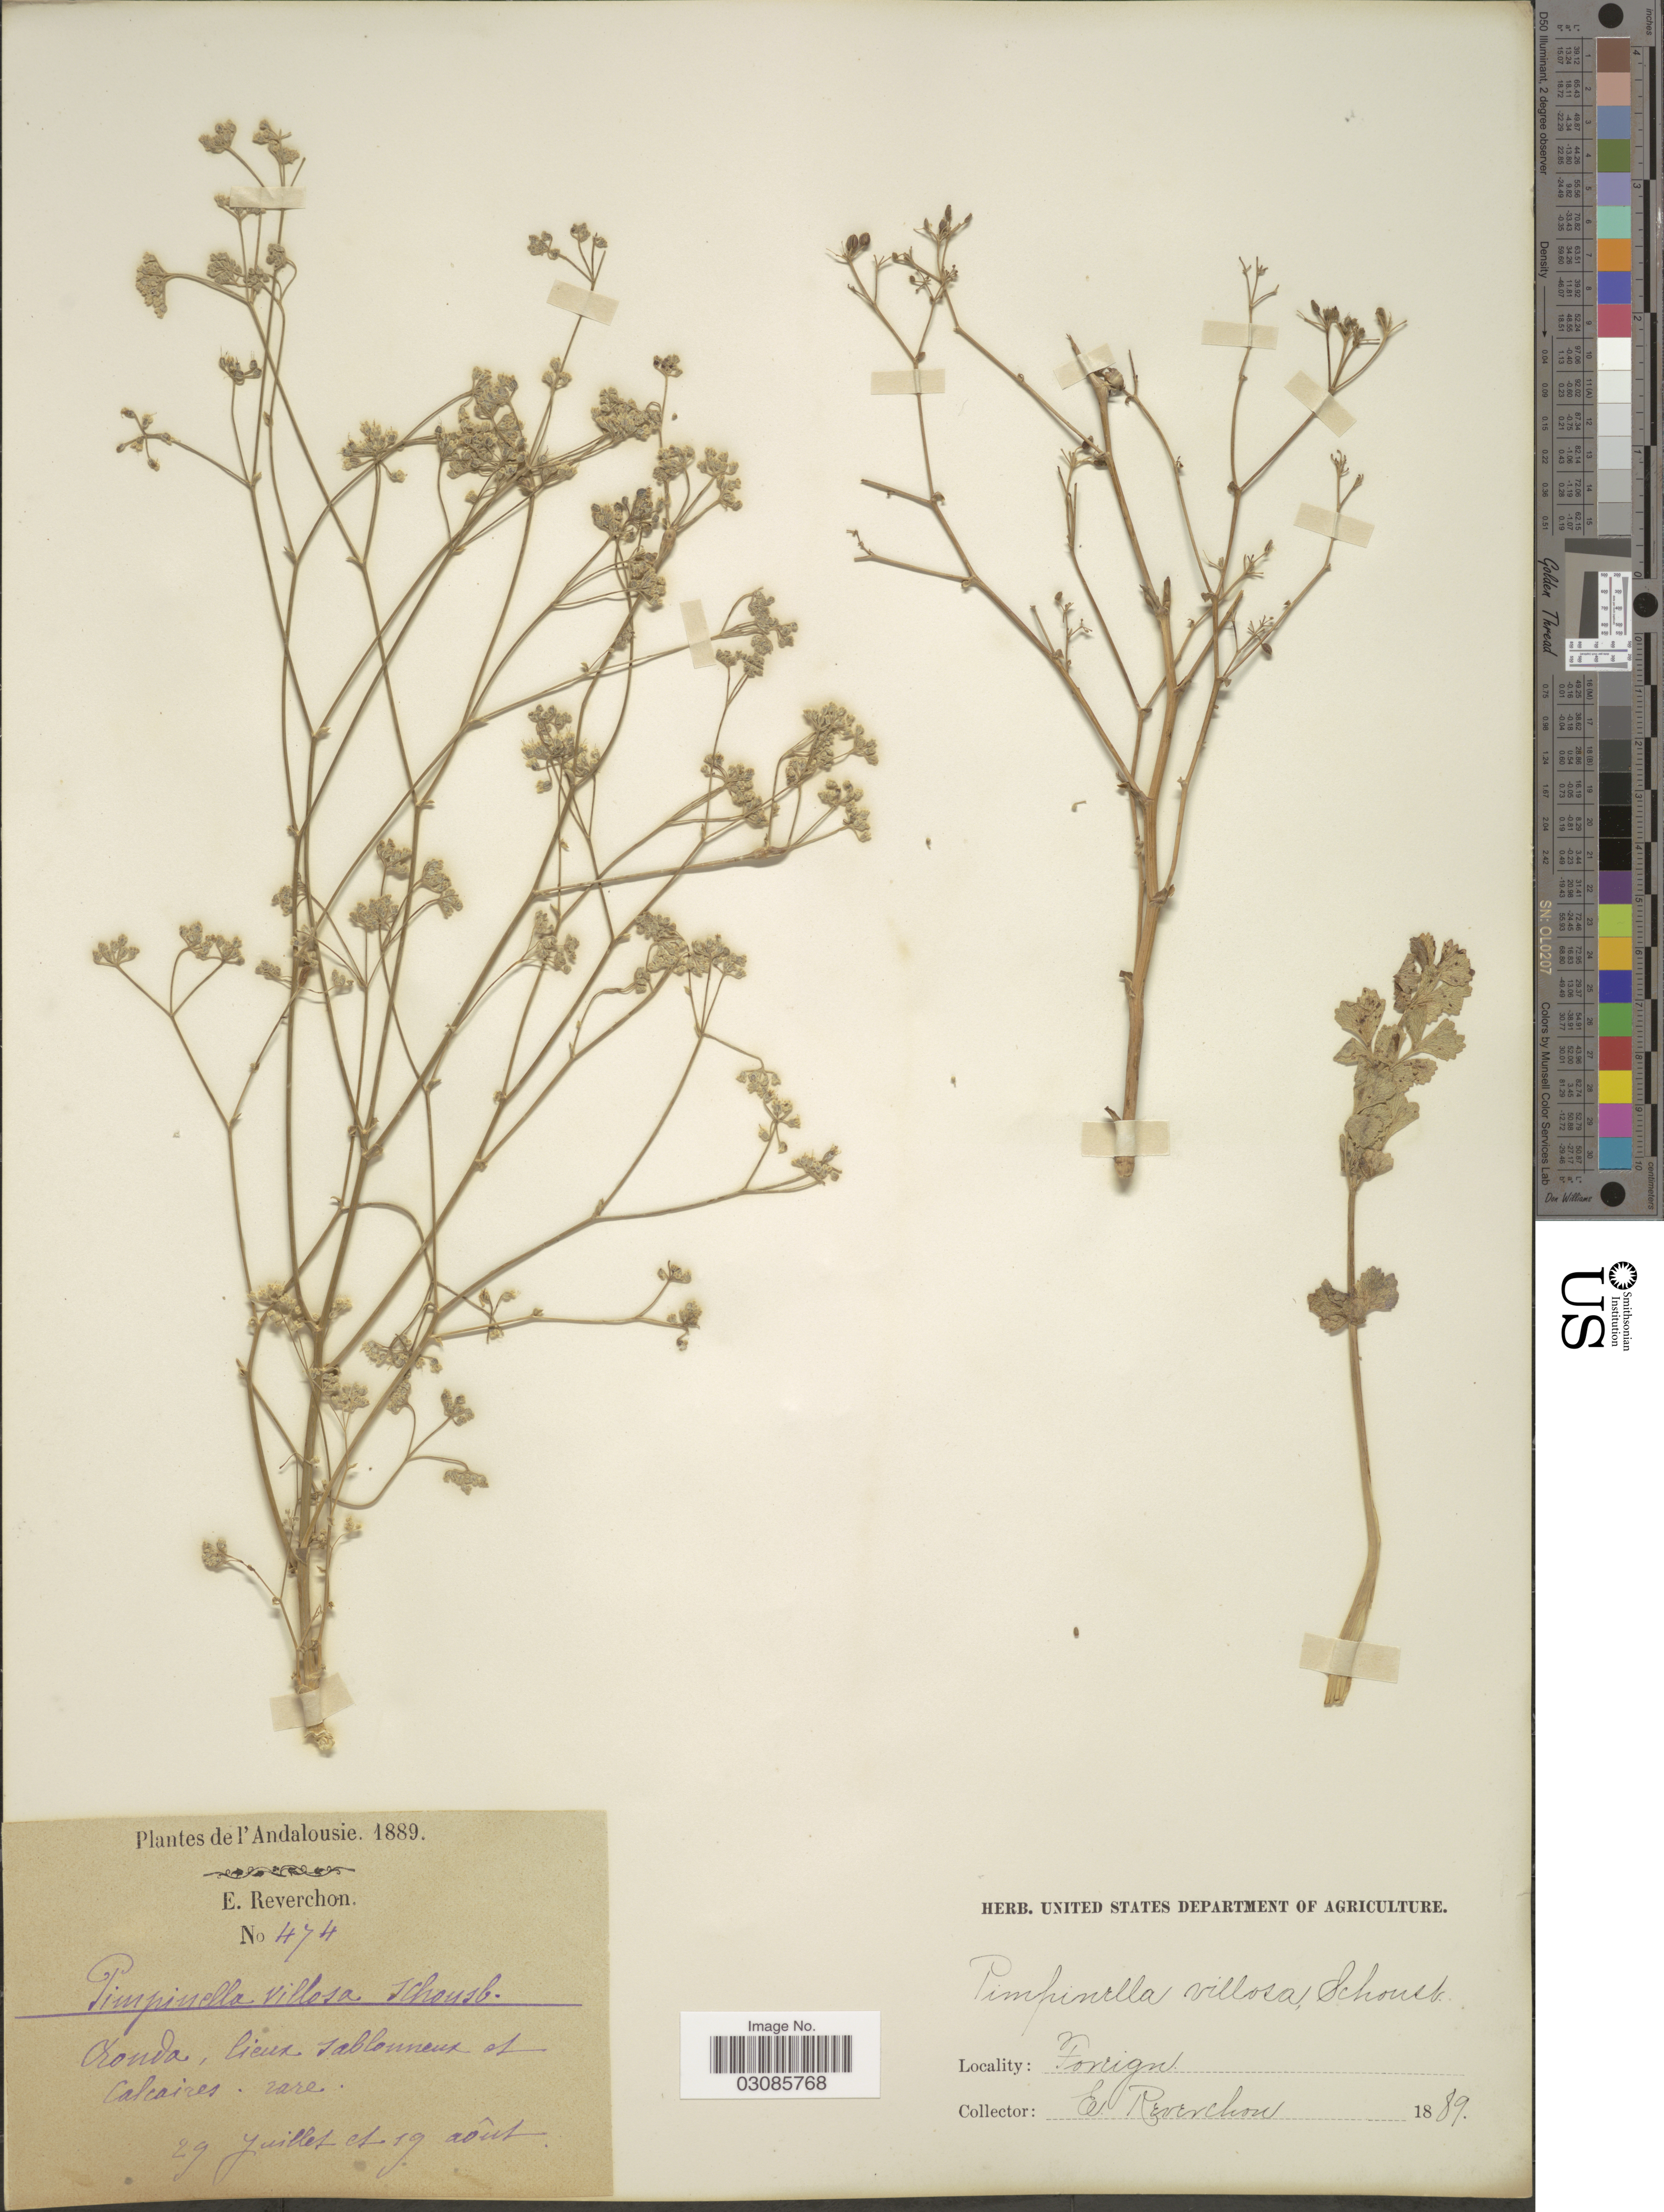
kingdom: Plantae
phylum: Tracheophyta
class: Magnoliopsida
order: Apiales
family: Apiaceae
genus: Pimpinella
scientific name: Pimpinella villosa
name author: Schousb.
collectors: E. Reverchon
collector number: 474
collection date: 1889-07-29/1889-08-19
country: Spain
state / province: Andalucía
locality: L'Andalousie. Foreign.